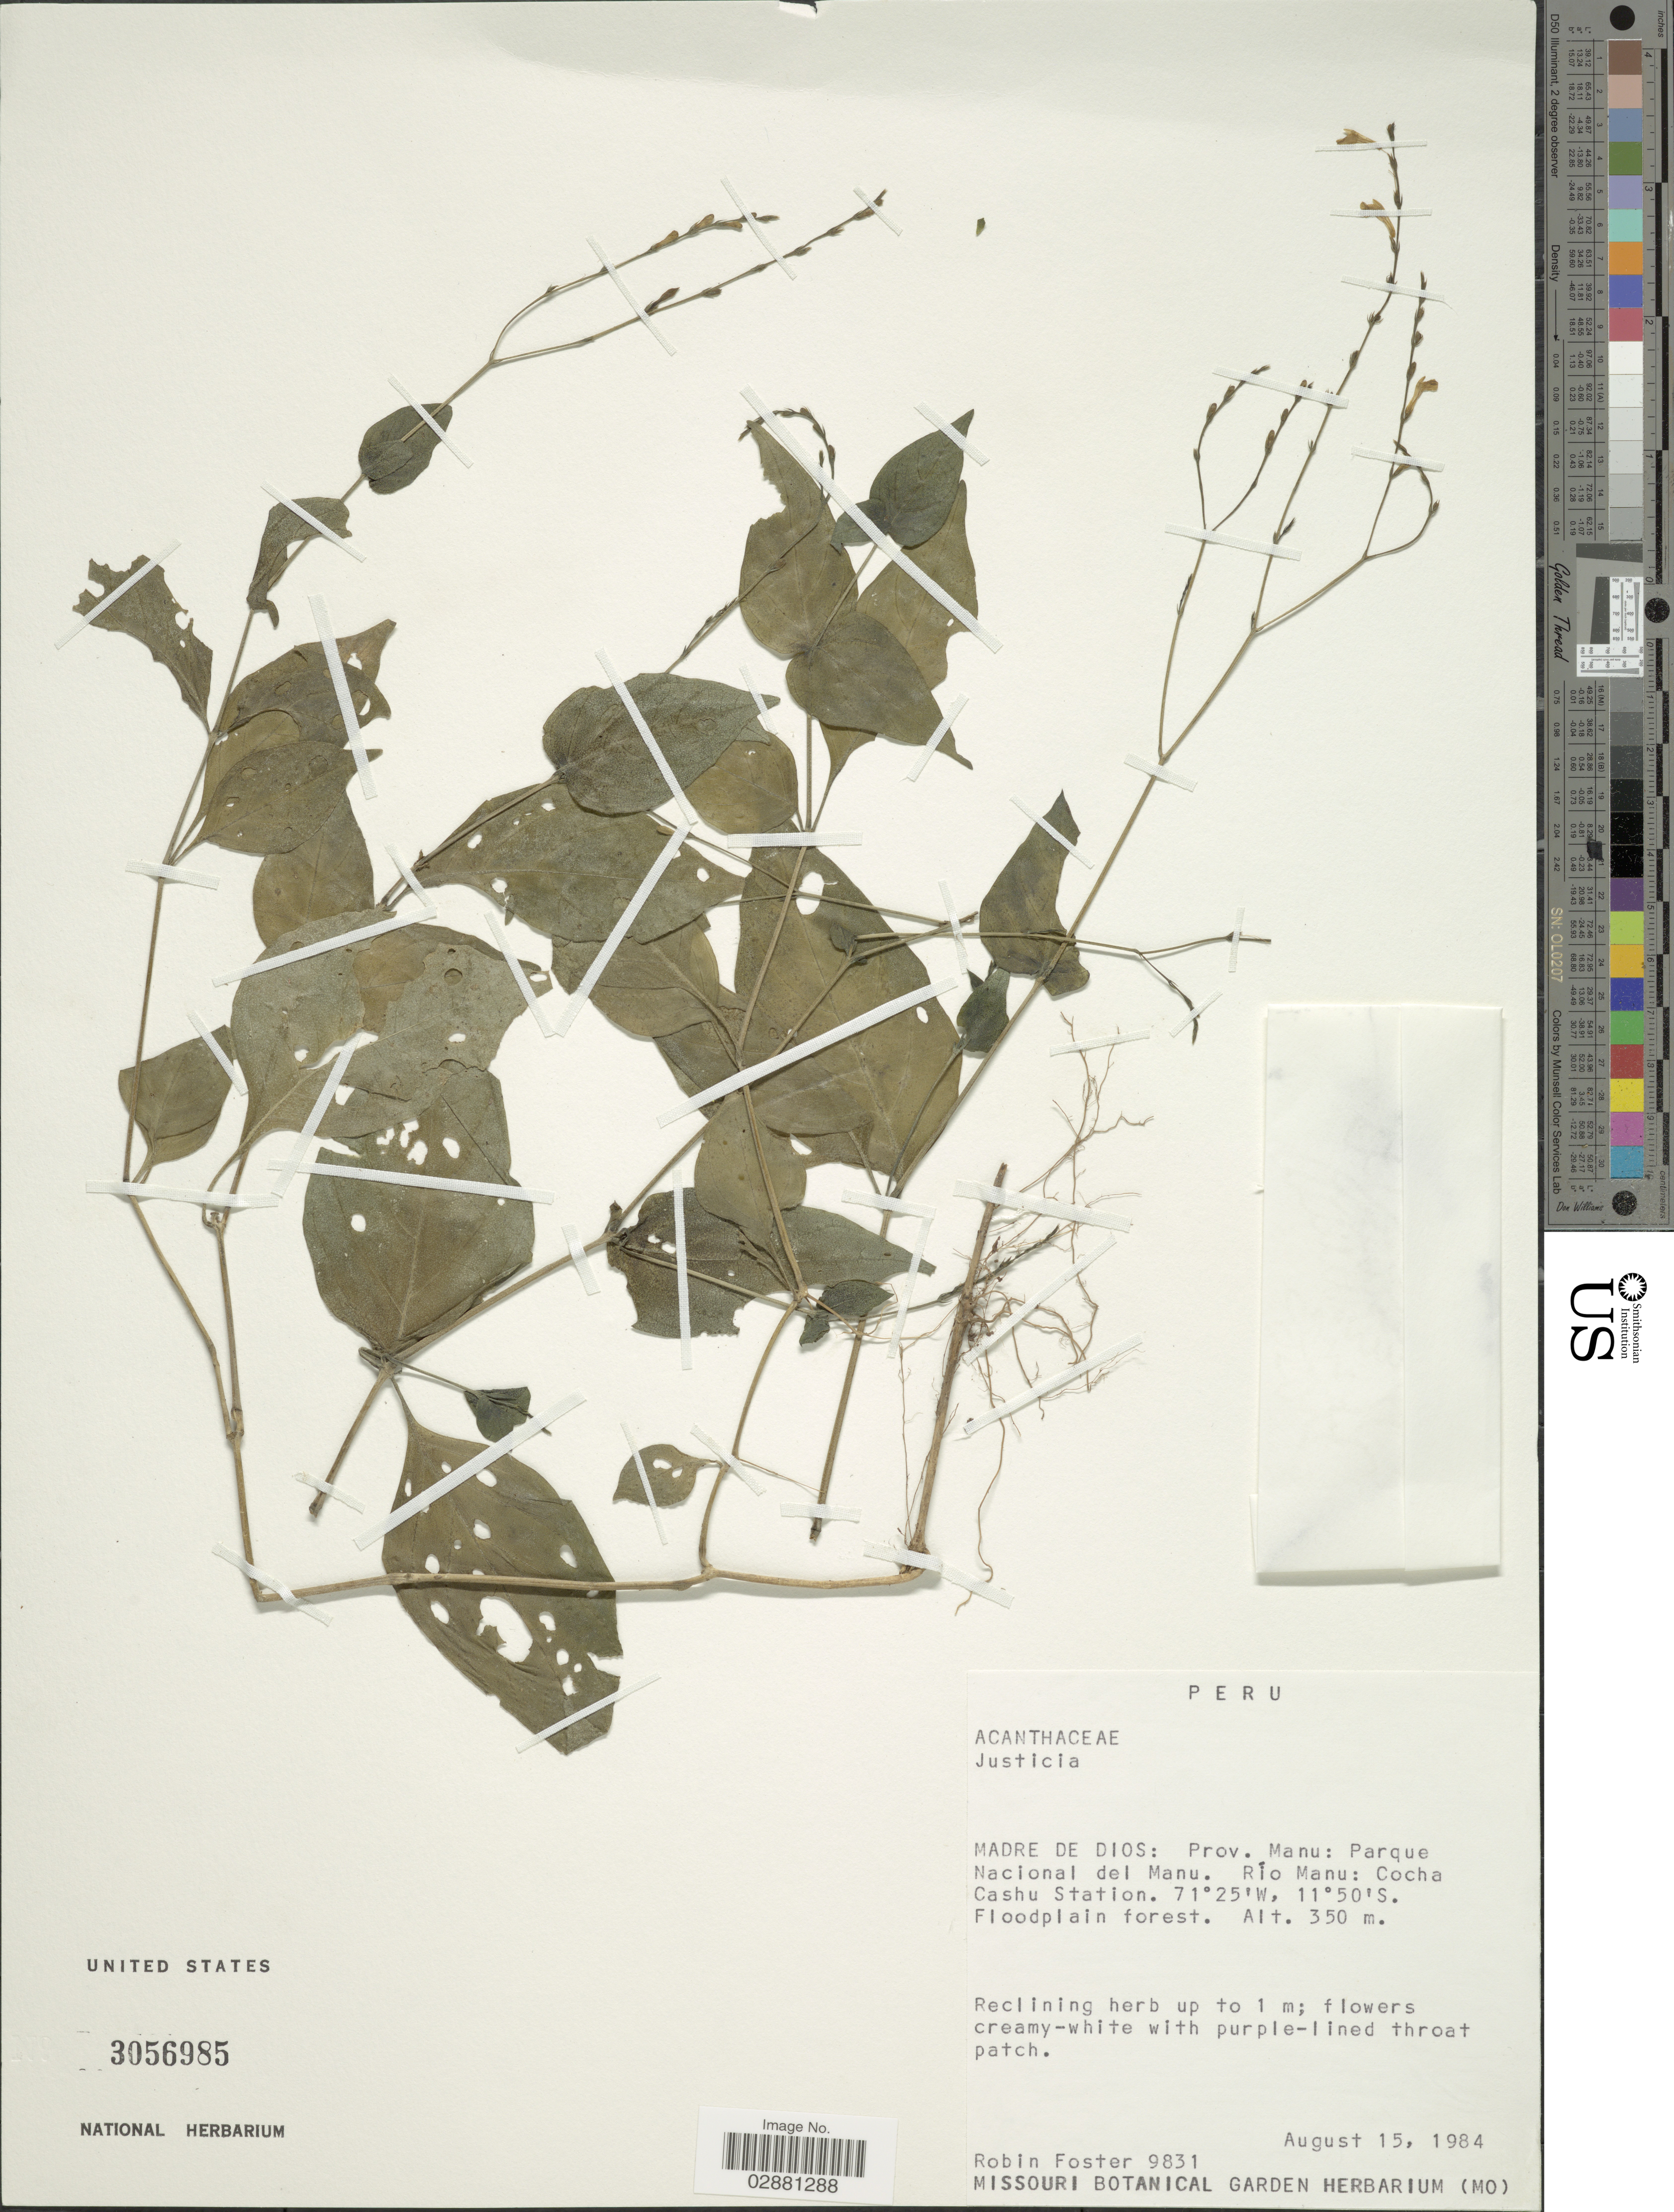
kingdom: Plantae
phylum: Tracheophyta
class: Magnoliopsida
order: Lamiales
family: Acanthaceae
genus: Justicia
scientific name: Justicia ulei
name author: Lindau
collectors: R. B. Foster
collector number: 9831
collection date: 1984-08-15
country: Peru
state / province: Madre de Dios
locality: Prov. Manu: Parque Nacional del Manu, Rio Manu: Cocha Cashu Station.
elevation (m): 350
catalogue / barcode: US 3056985